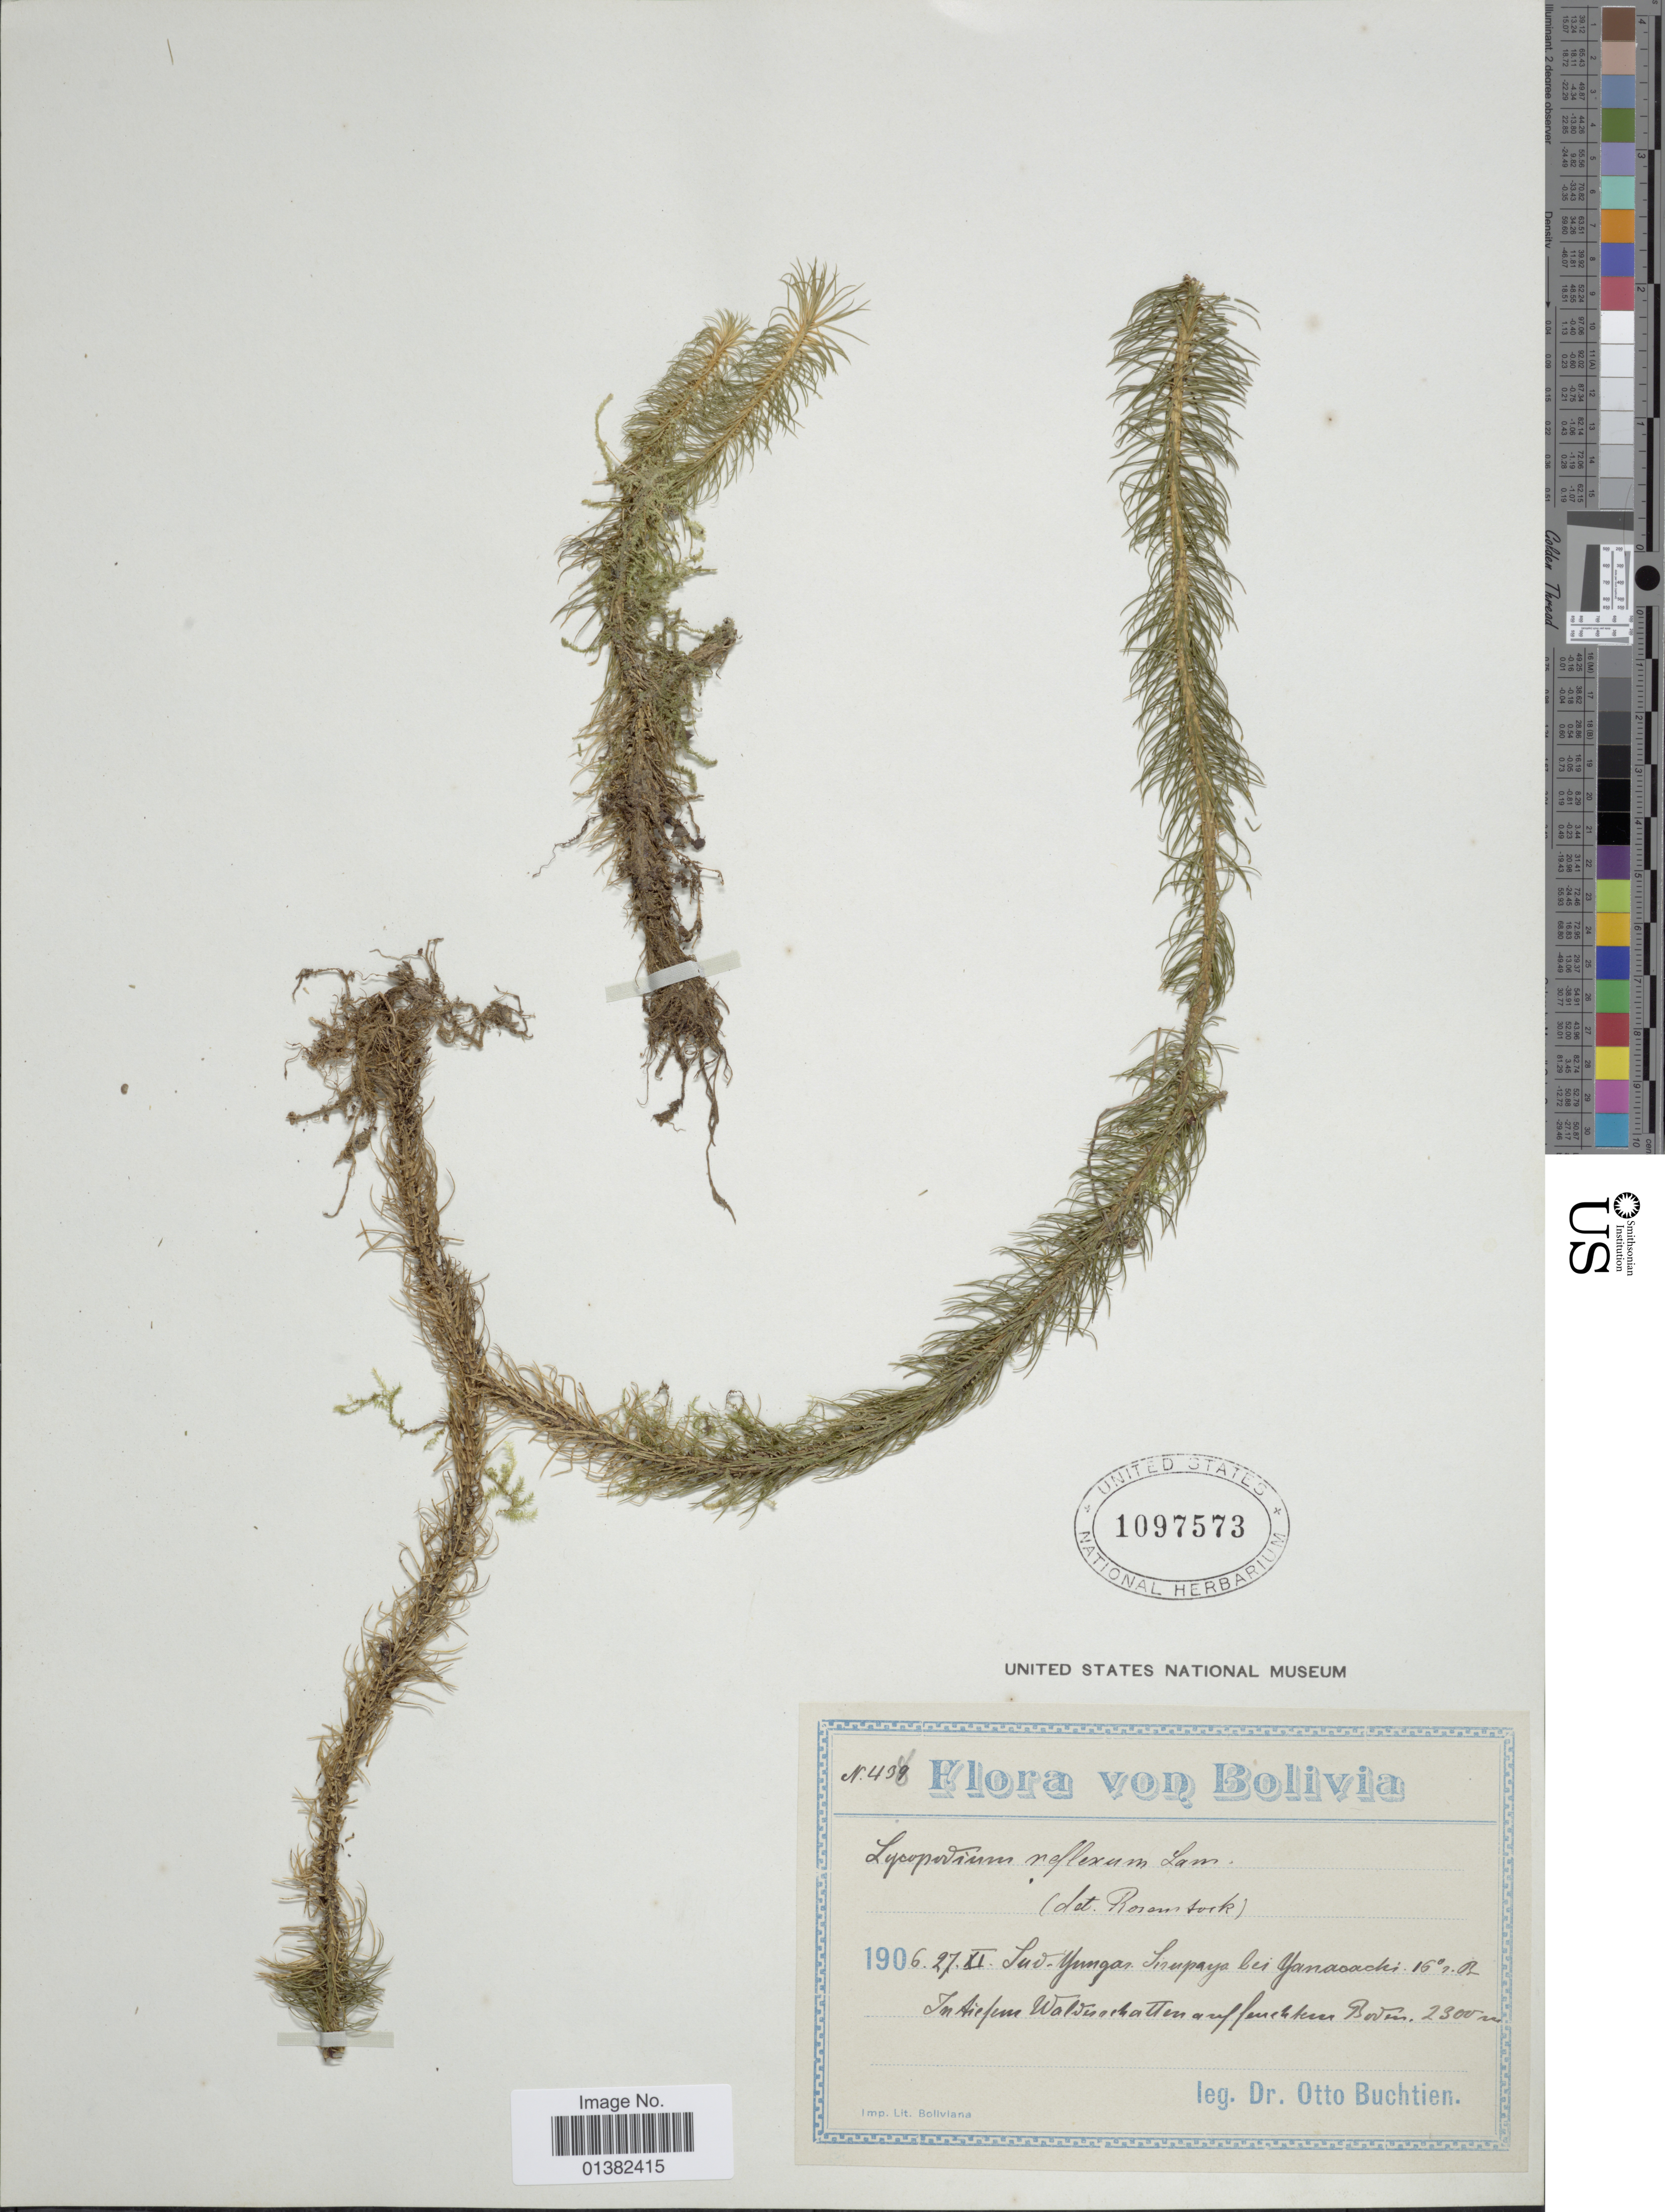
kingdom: Plantae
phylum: Tracheophyta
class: Lycopodiopsida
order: Lycopodiales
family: Lycopodiaceae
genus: Phlegmariurus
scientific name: Phlegmariurus hippurideus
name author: (Christ) B. Øllg.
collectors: O. Buchtien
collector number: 439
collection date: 1906-11-27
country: Bolivia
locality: Sud-Yungas, Sirapaya bei Yanacachi 15° s. Br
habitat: in tiefen Wäldernschatten auf feuchtern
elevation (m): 2300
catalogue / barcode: US 1097573